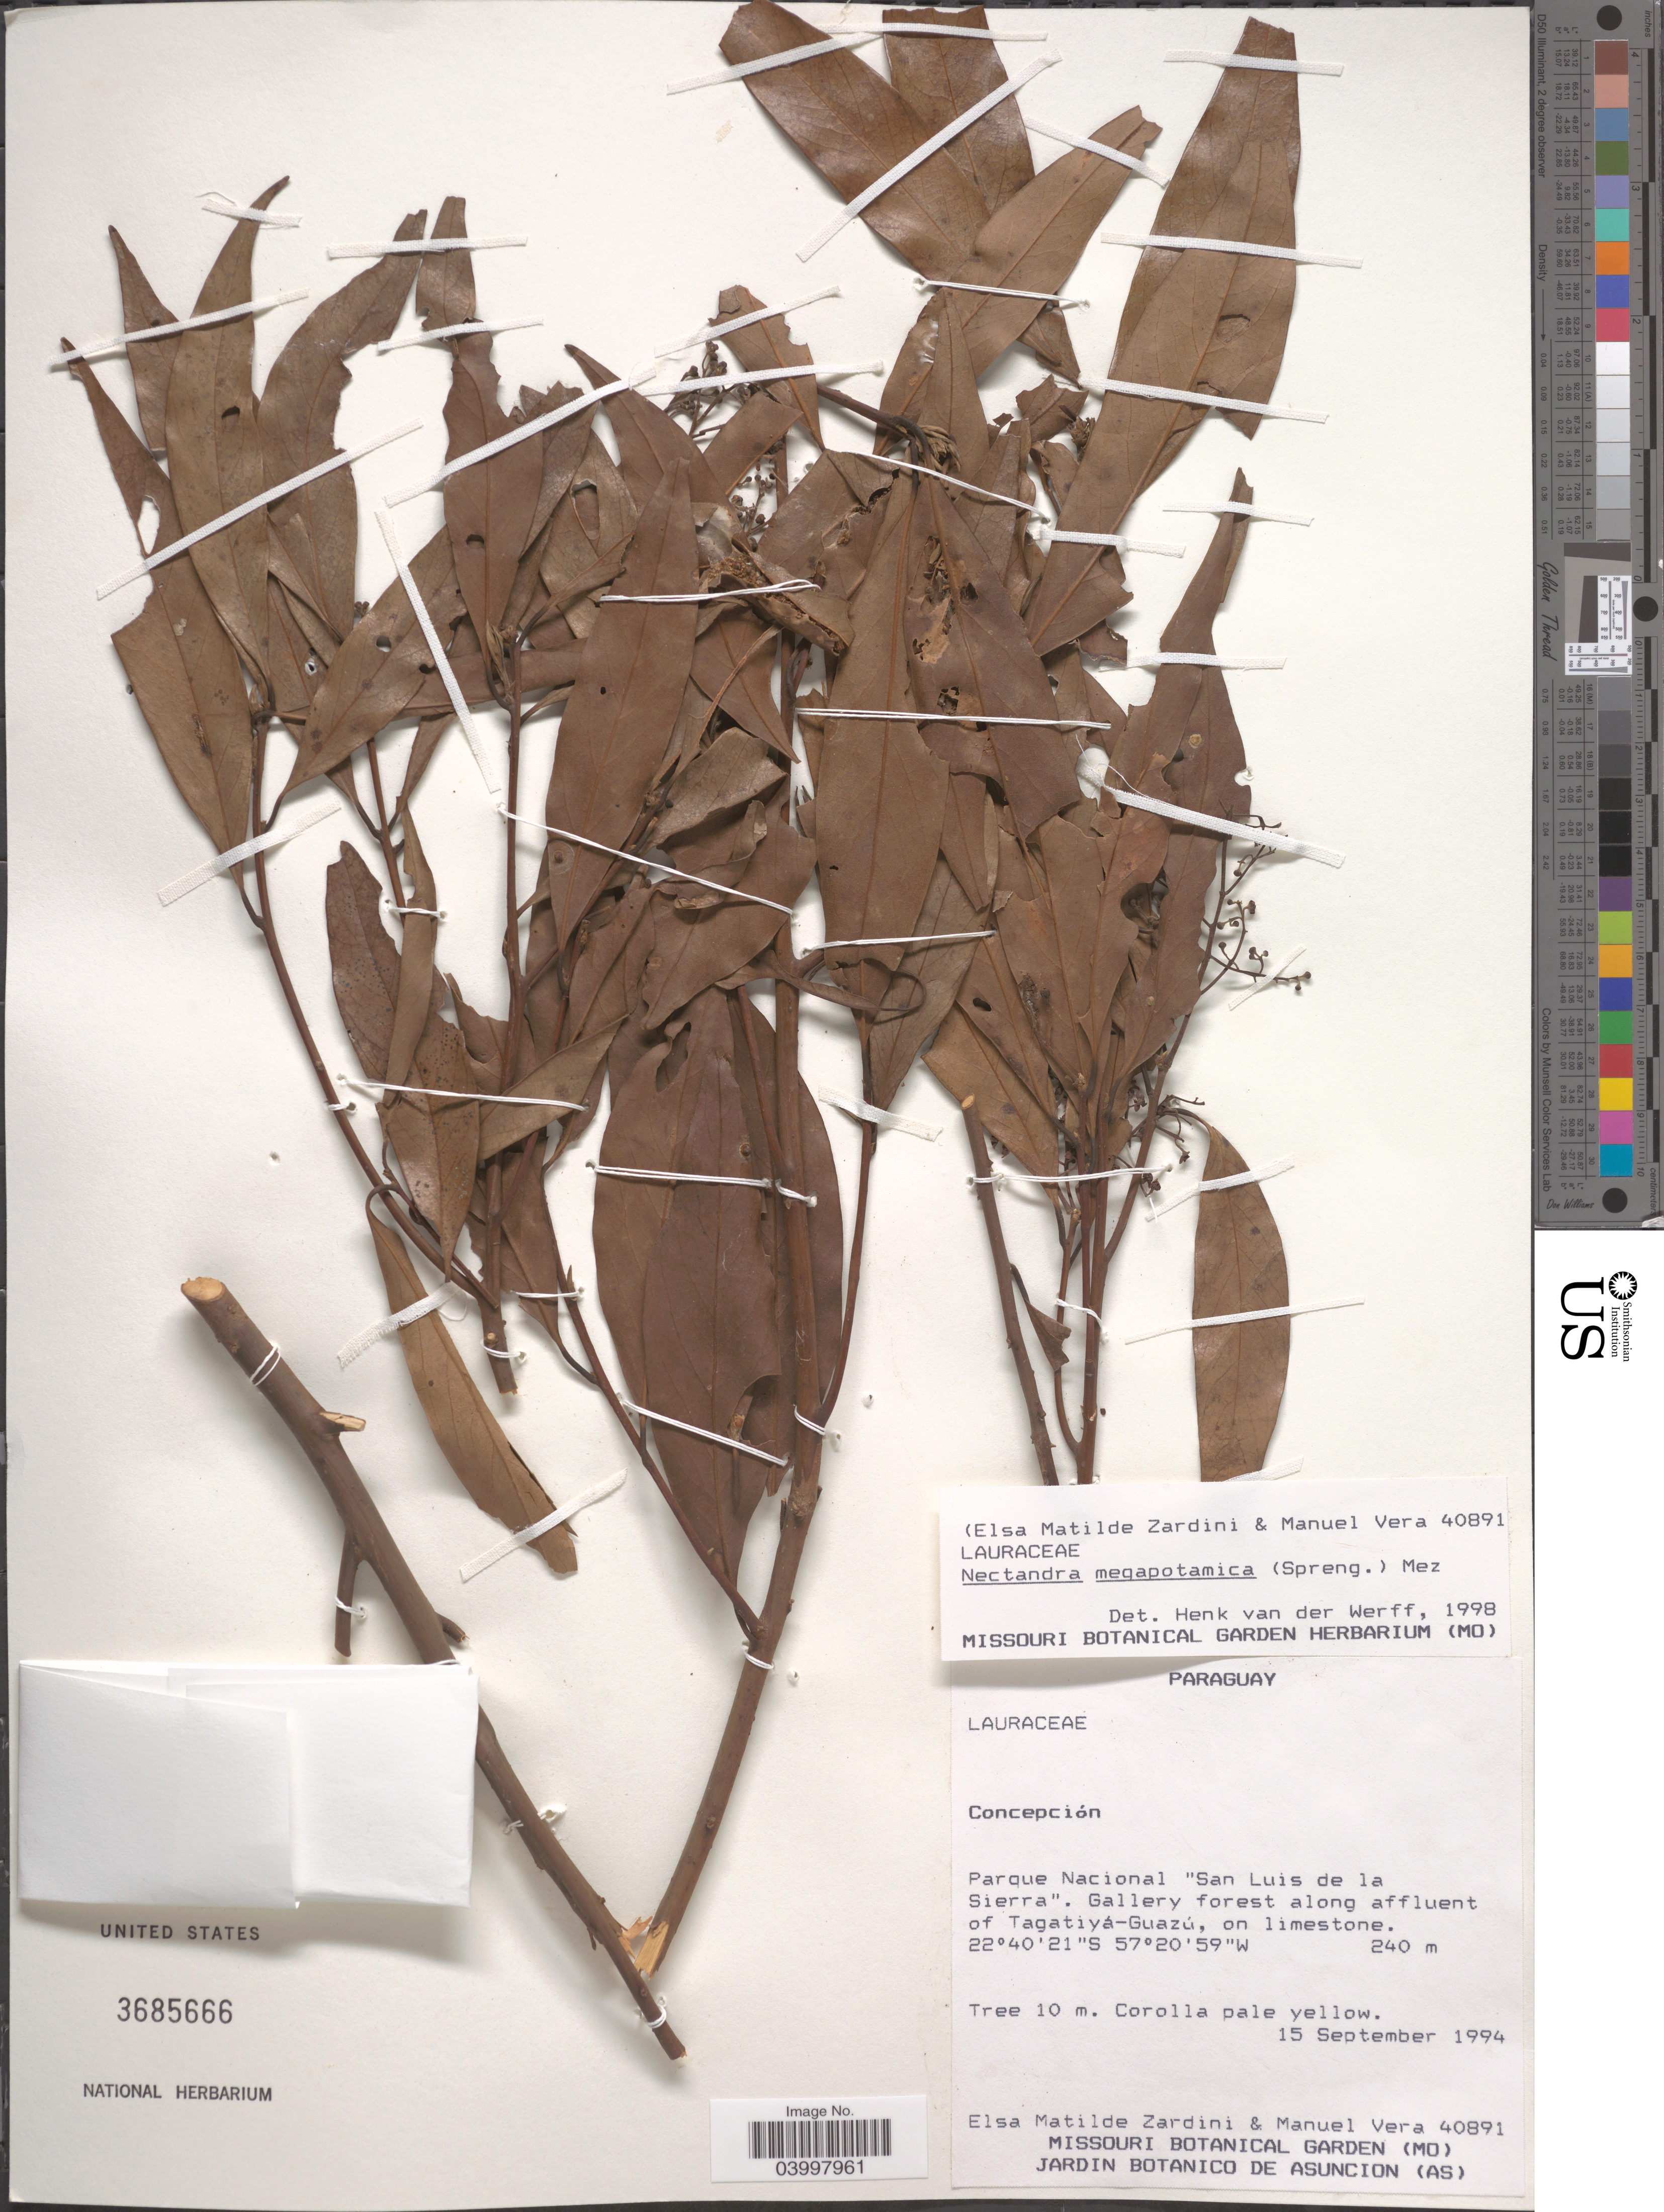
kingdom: Plantae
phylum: Tracheophyta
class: Magnoliopsida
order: Laurales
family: Lauraceae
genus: Nectandra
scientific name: Nectandra megapotamica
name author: Mez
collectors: E. M. Zardini & M. Vera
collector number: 40891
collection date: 1994-09-15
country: Paraguay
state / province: Concepcion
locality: Parque Nacional 'San Luis de la Sierra'. Gallery forest along affluent of Tagatiyá-Guazú, on limestone.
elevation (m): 240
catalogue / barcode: US 3685666